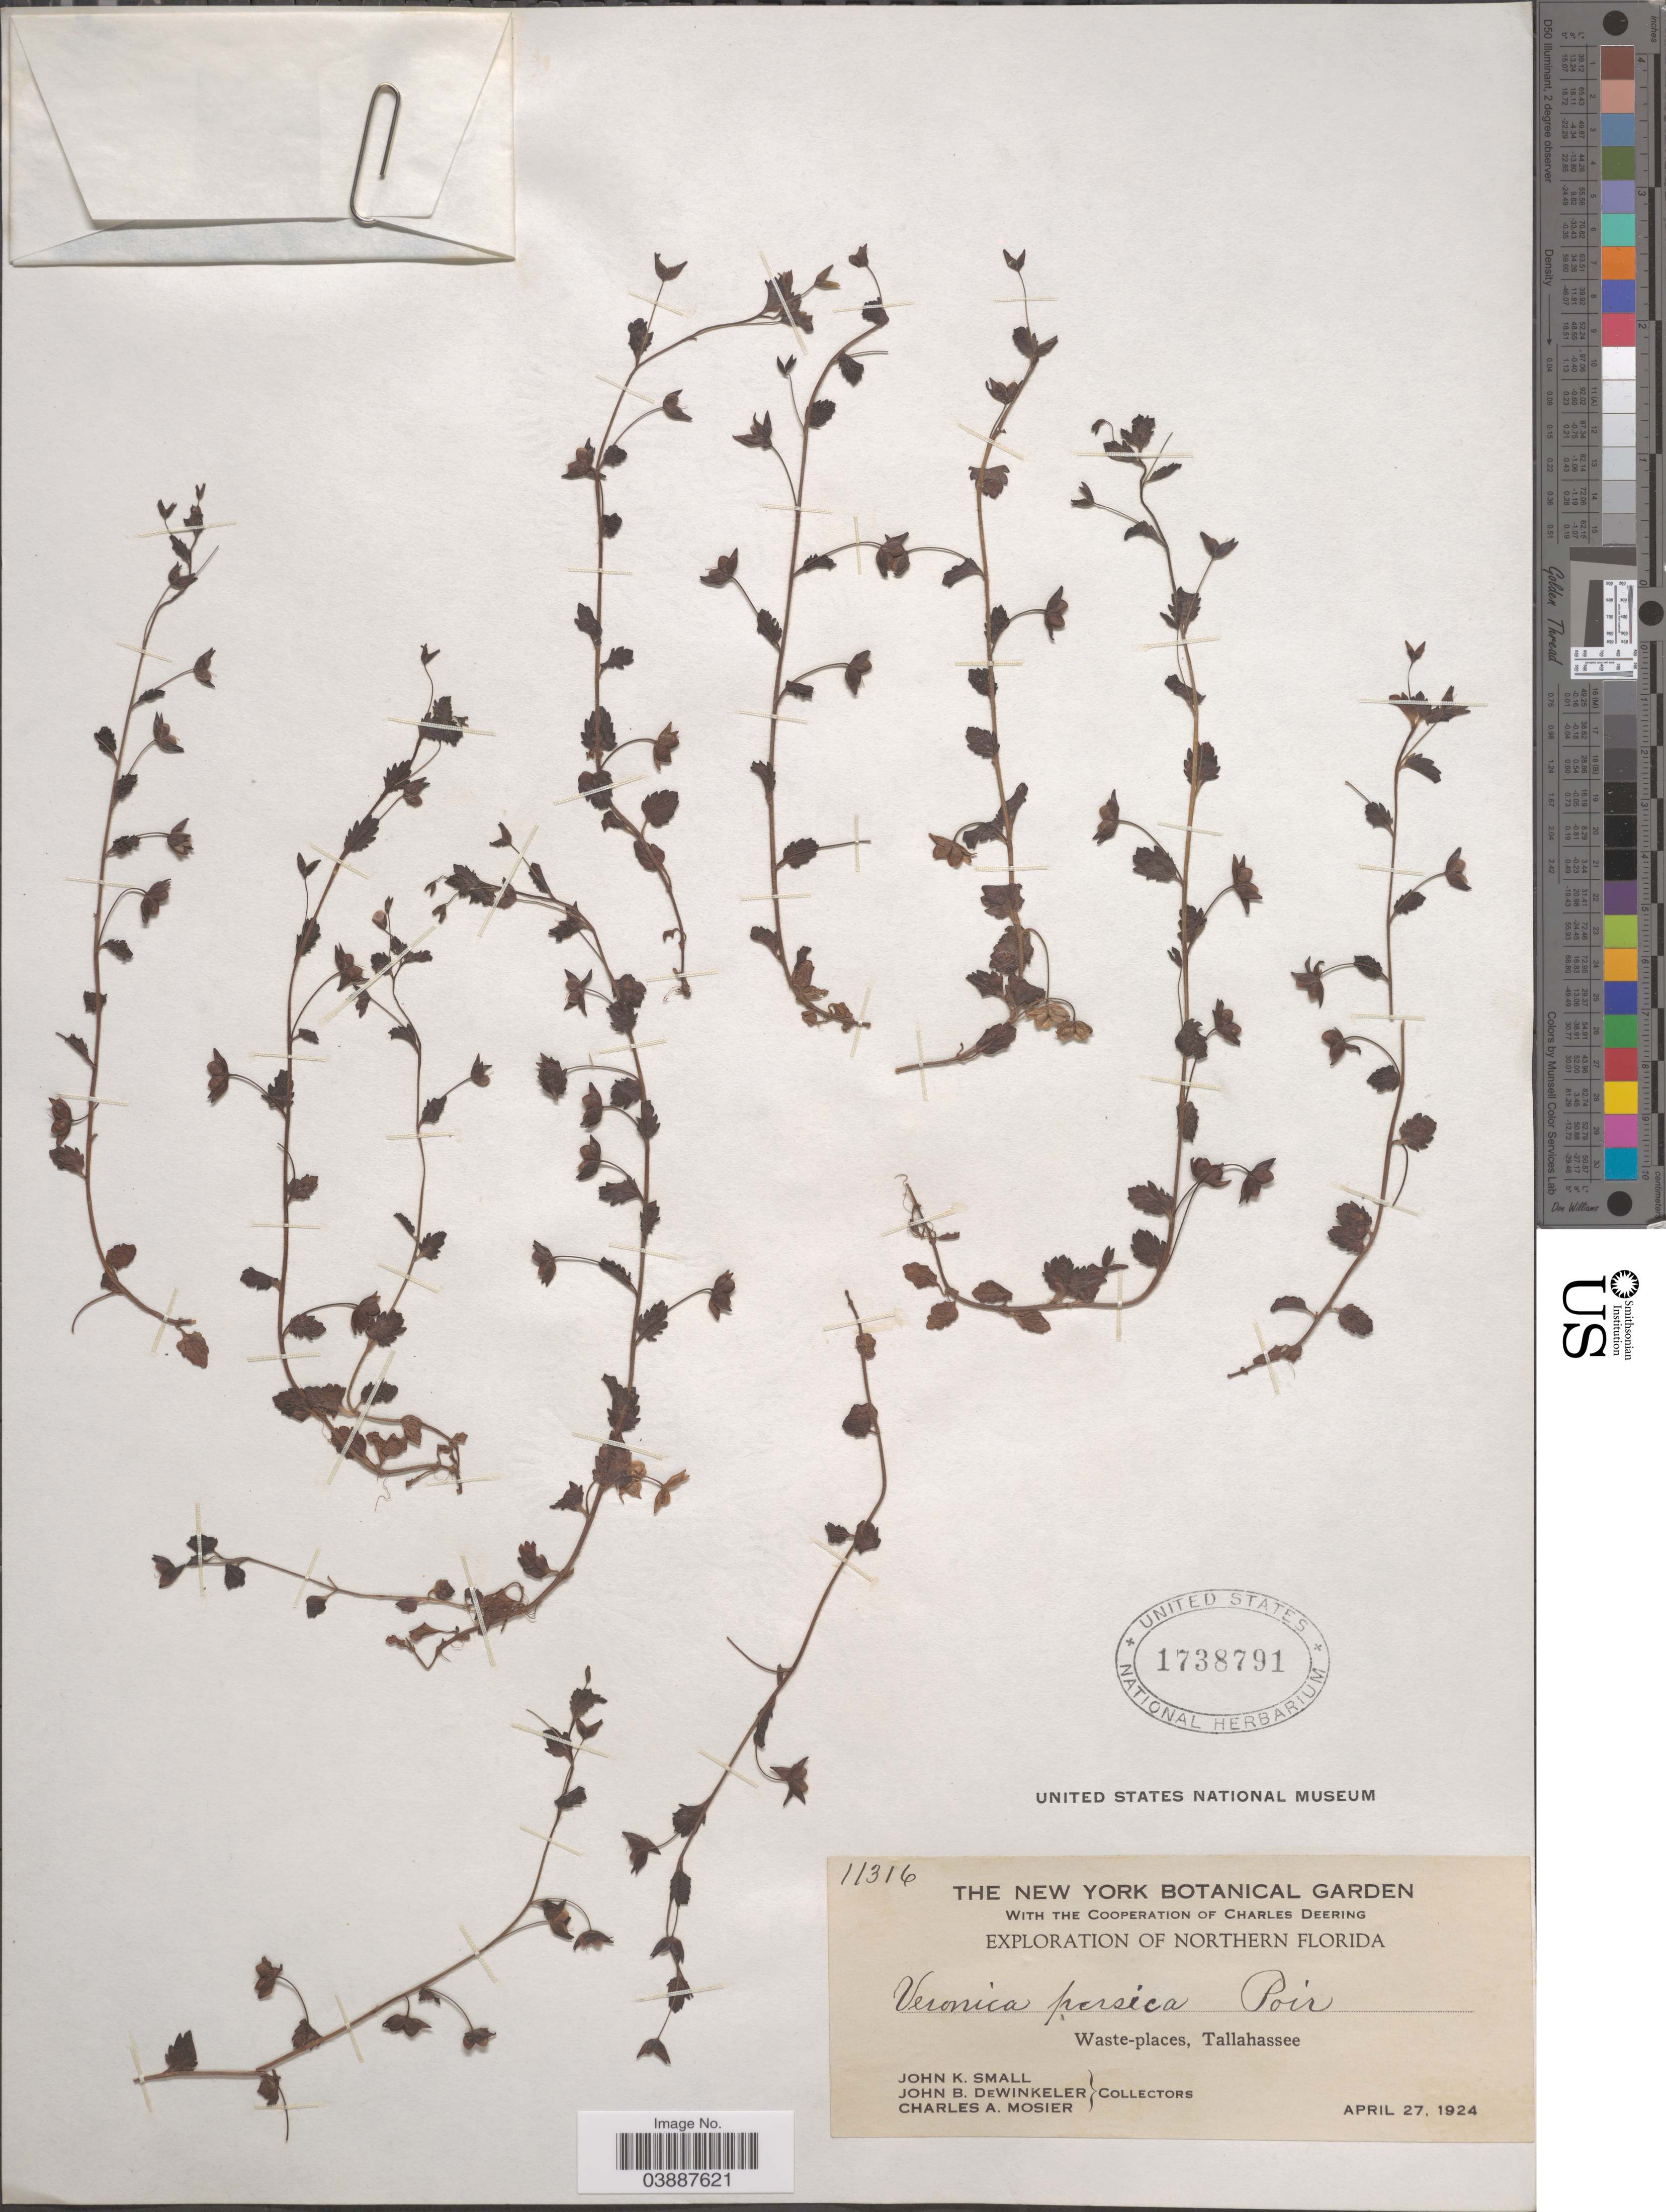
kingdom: Plantae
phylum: Tracheophyta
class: Magnoliopsida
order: Lamiales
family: Plantaginaceae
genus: Veronica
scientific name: Veronica persica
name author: Poir.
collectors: J. K. Small, J. B. Dewinkeler & C. A. Mosier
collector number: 11316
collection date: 1924-04-27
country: United States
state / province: Florida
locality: Northern Florida. Waste-place, Tallahassee.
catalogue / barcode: US 1738791